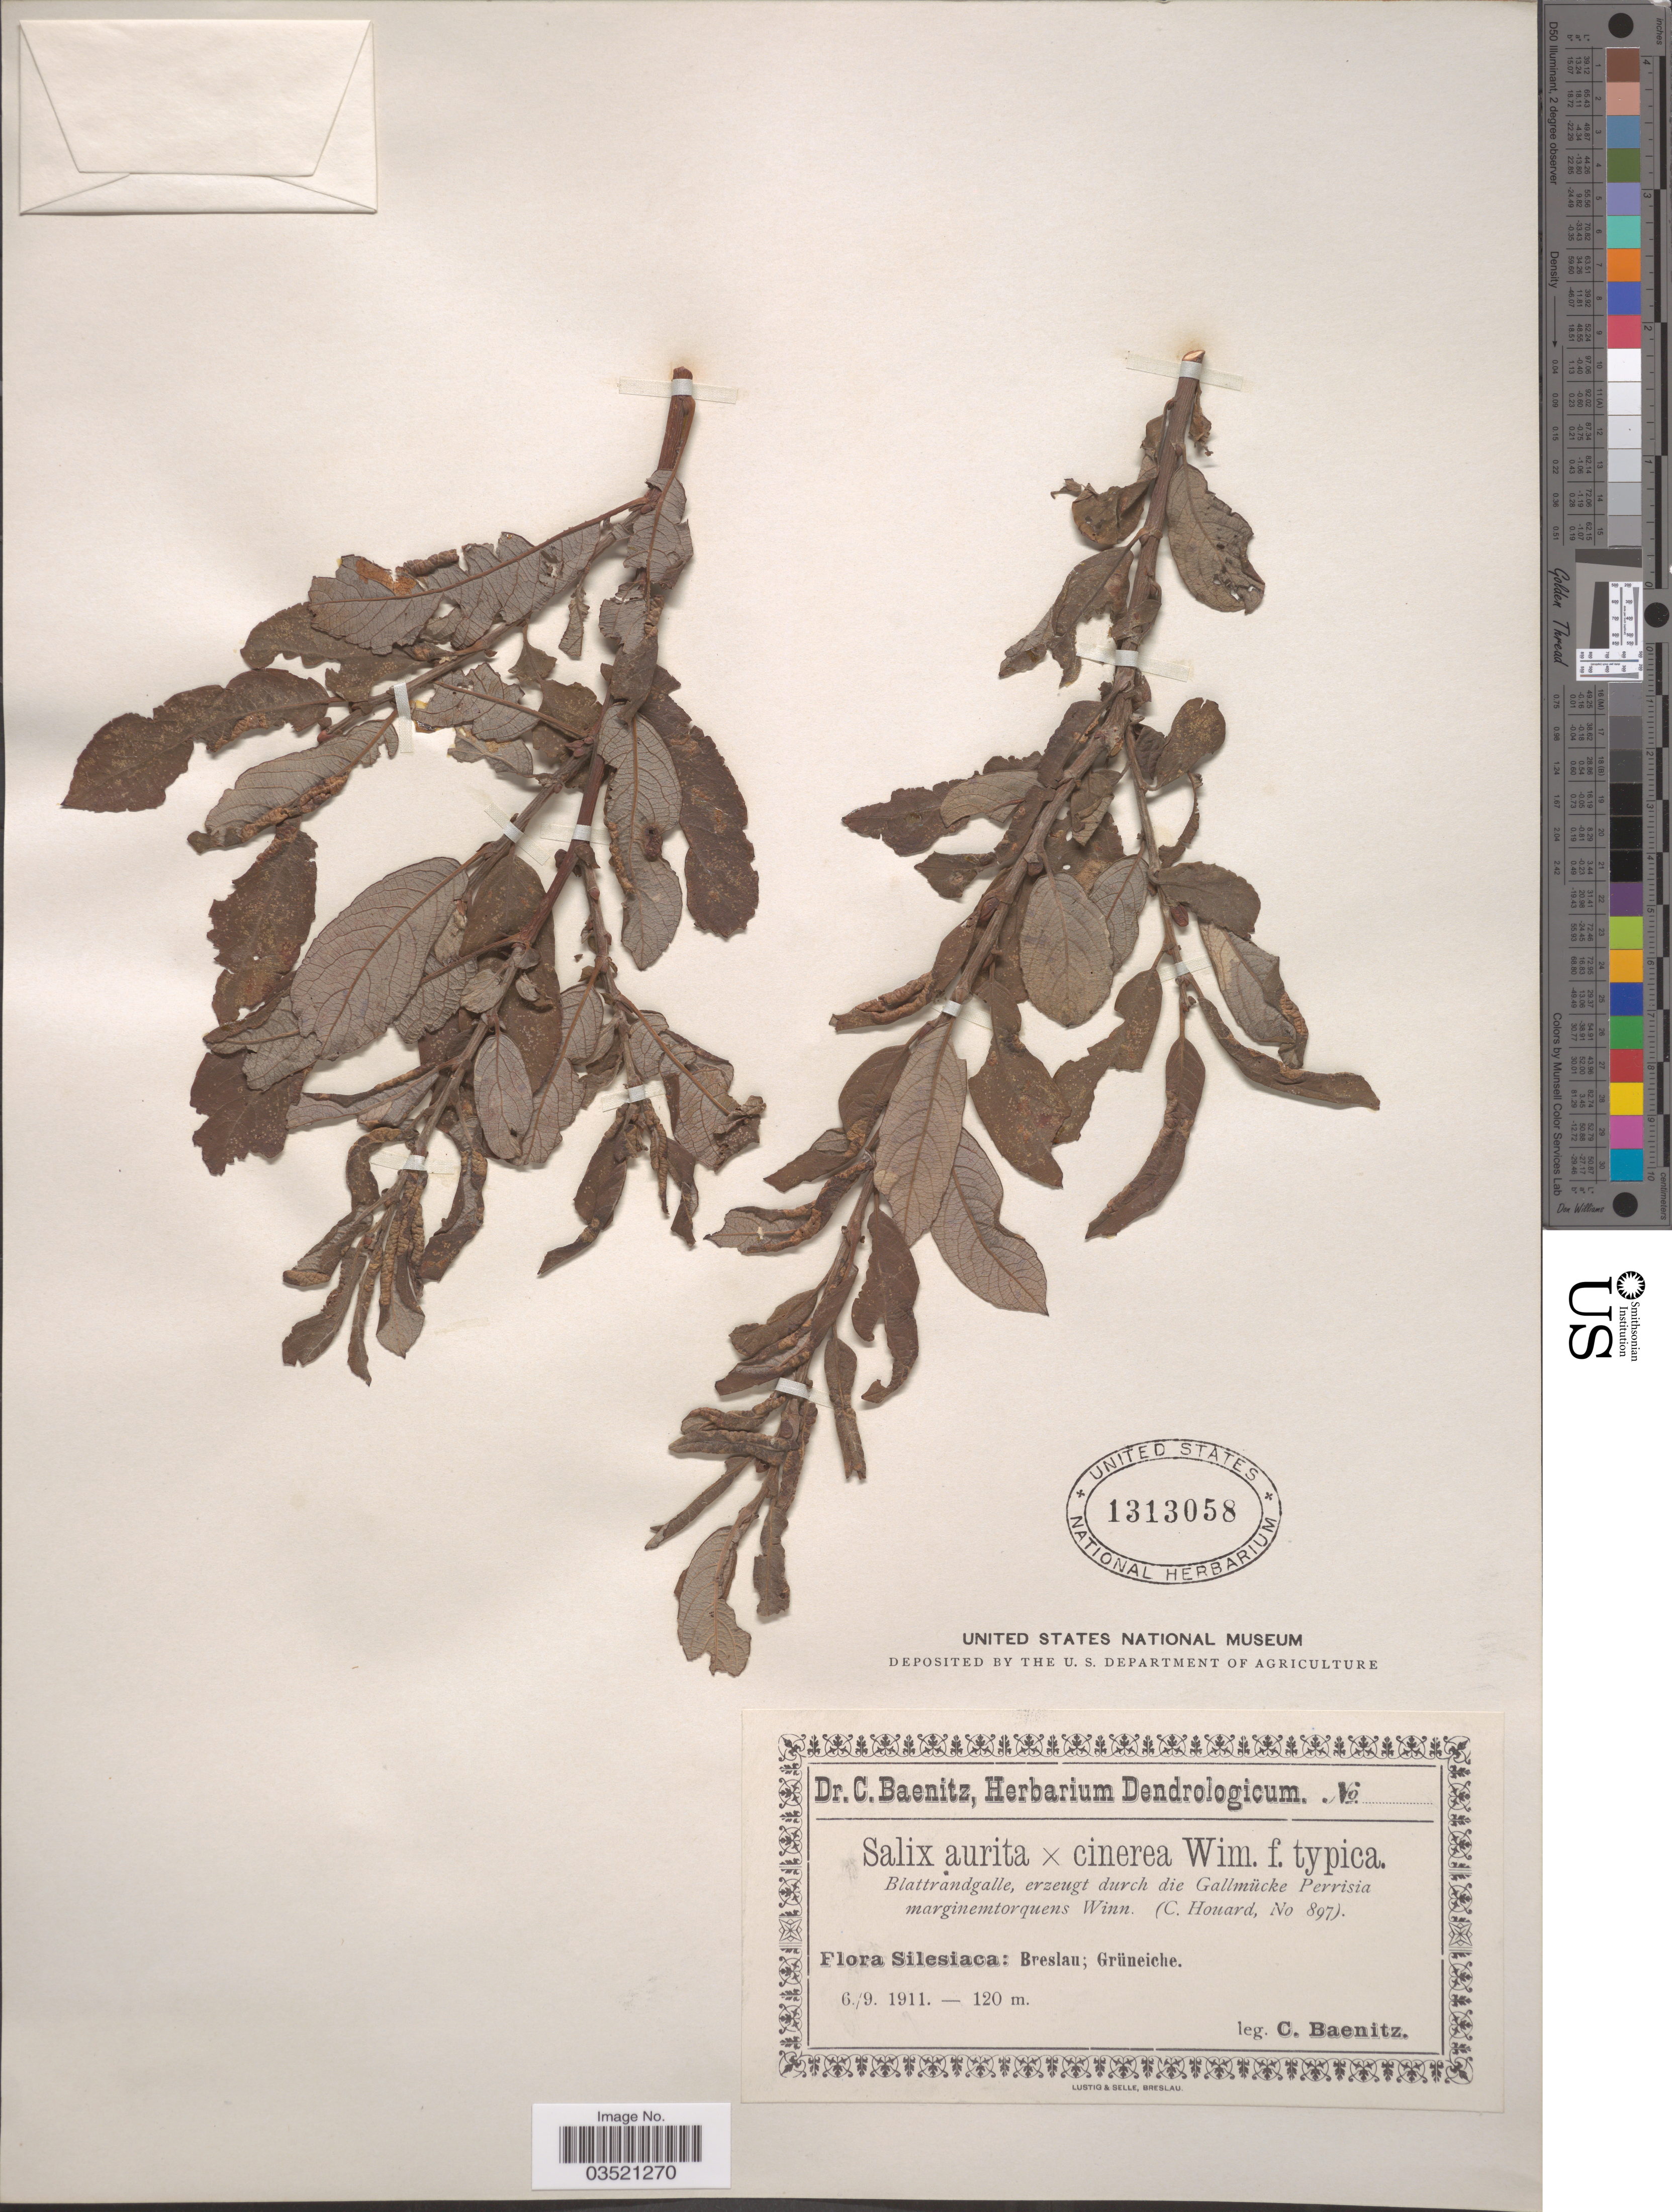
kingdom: Plantae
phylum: Tracheophyta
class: Magnoliopsida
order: Malpighiales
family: Salicaceae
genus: Salix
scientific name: Salix aurita x S. cinerea f. typica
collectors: C. G. Baenitz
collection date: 1911-09-06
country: Poland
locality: Silesiaca: Breslau; Grüneiche.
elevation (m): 120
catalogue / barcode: US 1313058